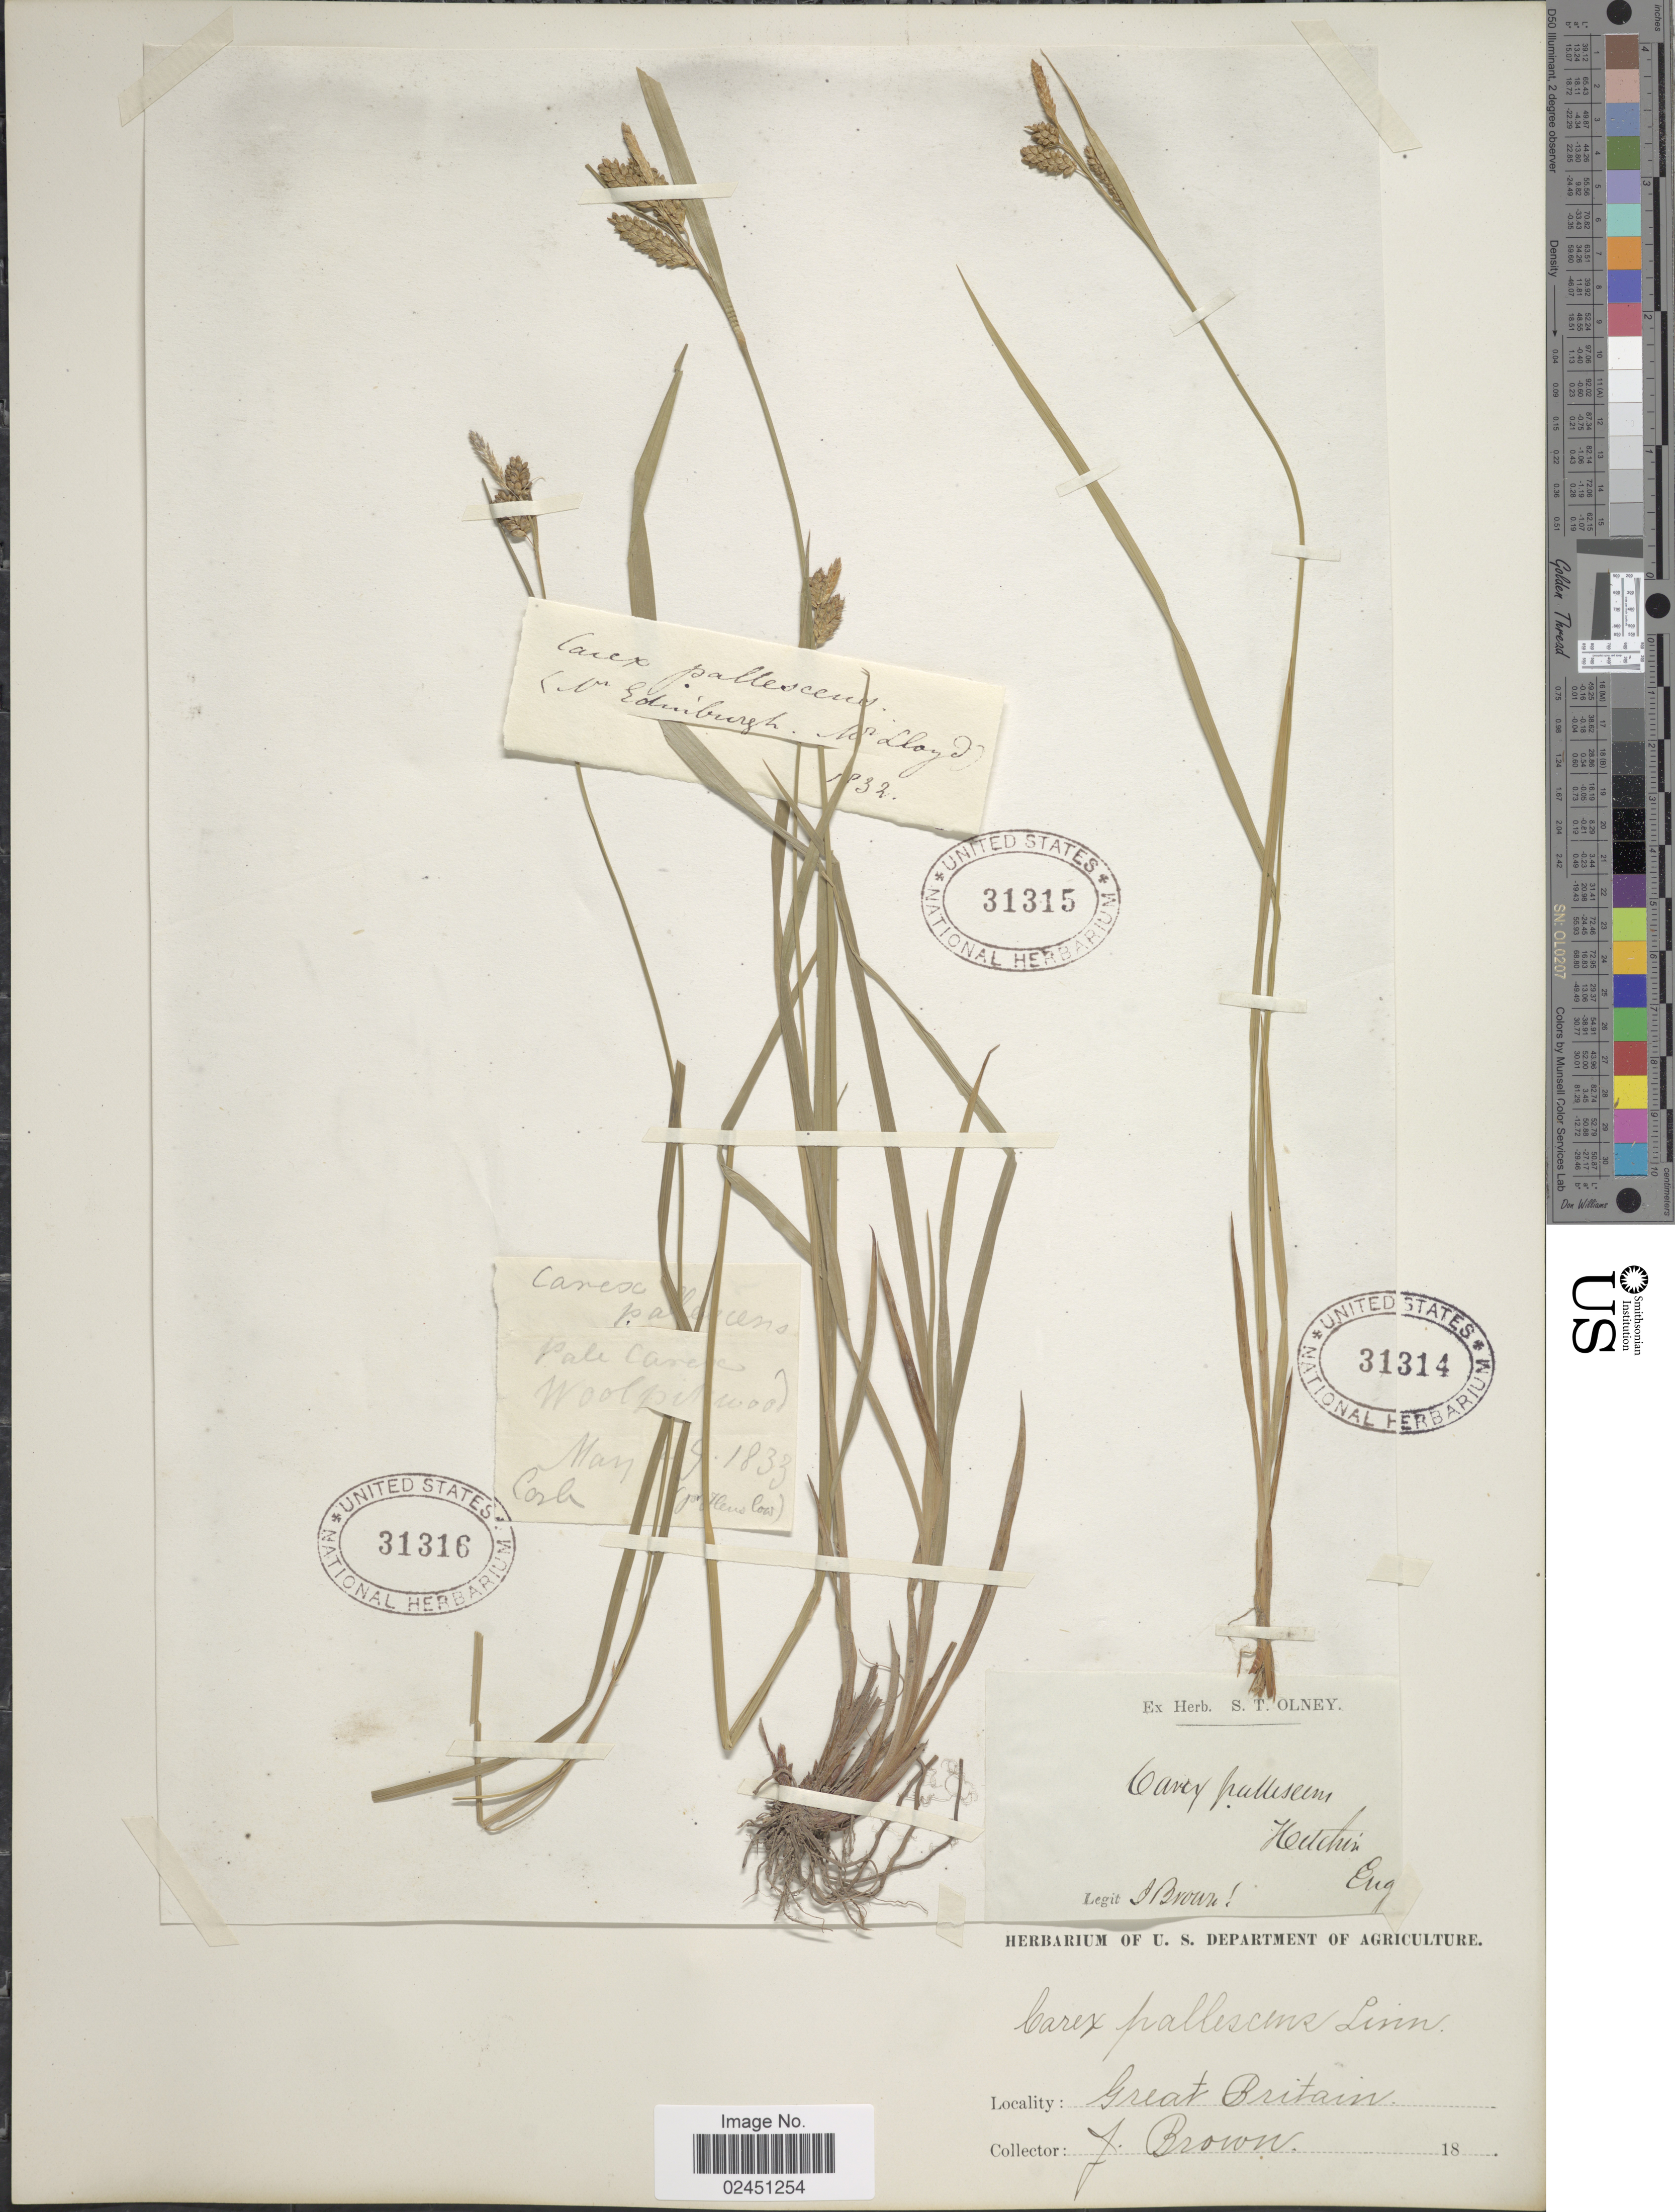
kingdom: Plantae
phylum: Tracheophyta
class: Liliopsida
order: Poales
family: Cyperaceae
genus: Carex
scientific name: Carex pallescens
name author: L.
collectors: W. M. Lloyd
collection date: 1832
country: United Kingdom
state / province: Scotland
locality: N. Edinburgh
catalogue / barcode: US 31315